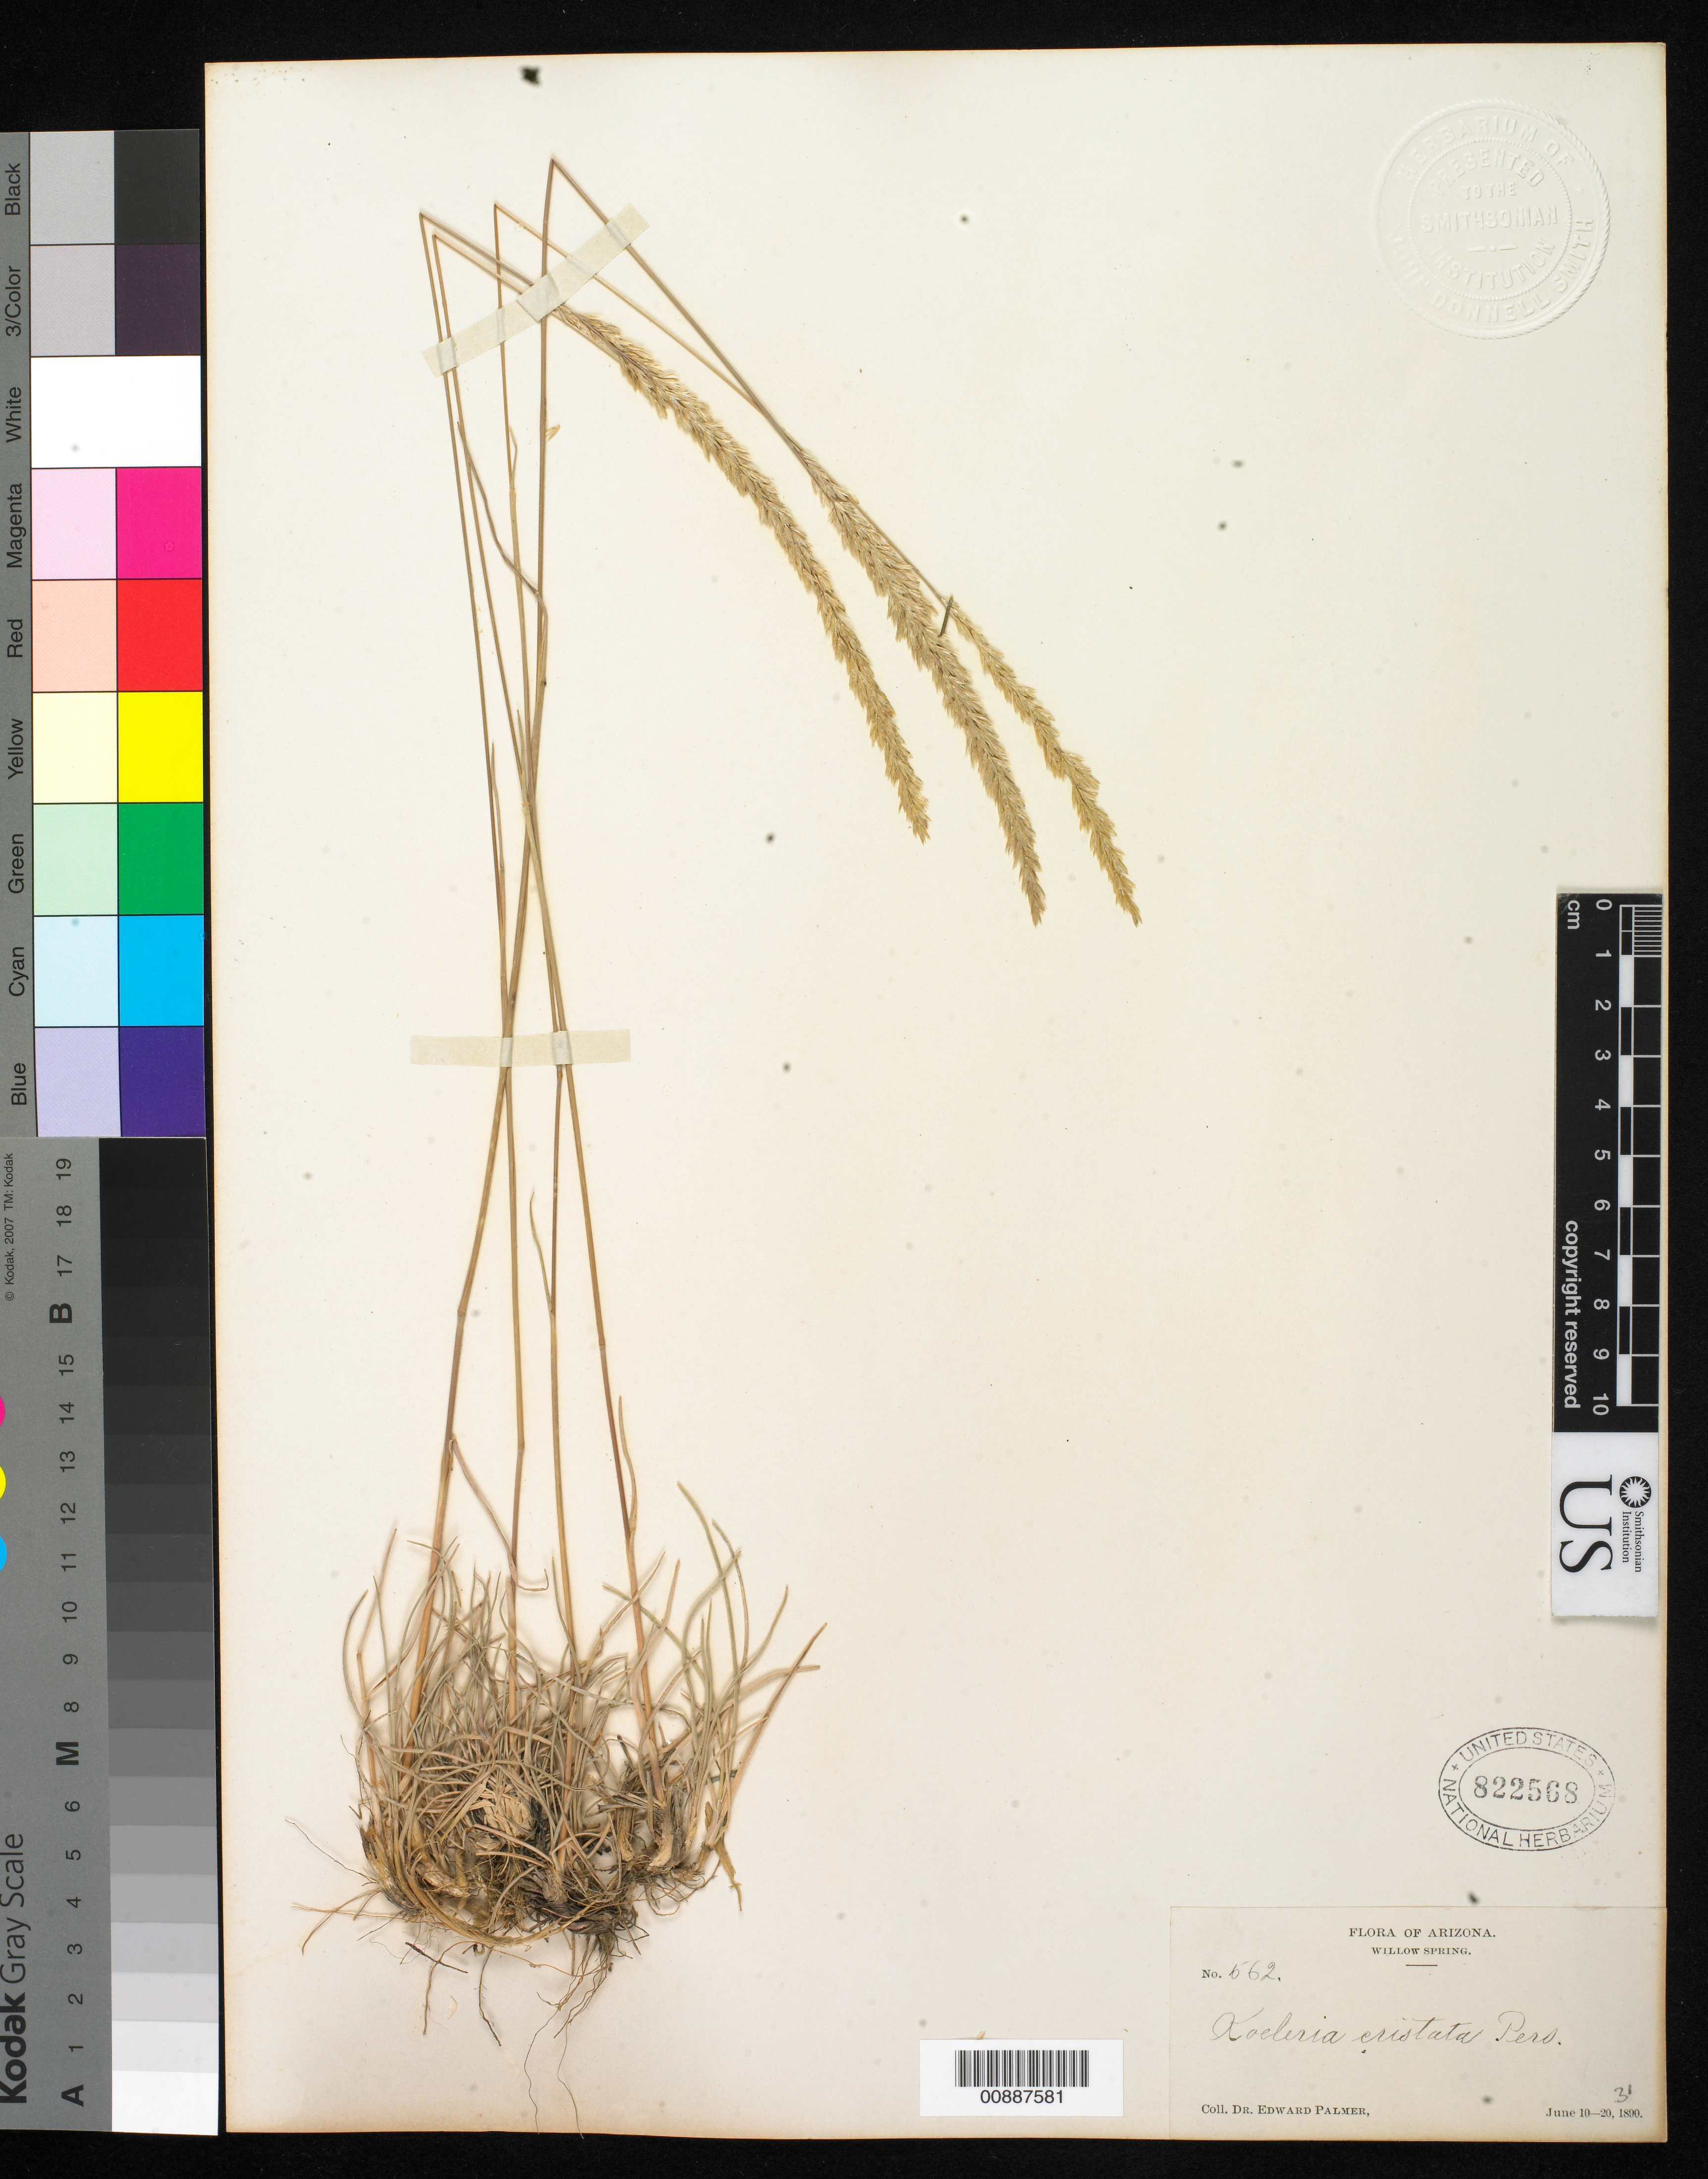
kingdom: Plantae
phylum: Tracheophyta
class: Liliopsida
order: Poales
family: Poaceae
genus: Koeleria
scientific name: Koeleria pyramidata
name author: (Lam.) P. Beauv.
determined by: Poaceae Reorganization Project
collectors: E. Palmer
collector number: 562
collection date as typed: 10 Jun 1890 to 20 Jun 1890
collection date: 1890-06-10/1890-06-20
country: United States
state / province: Arizona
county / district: Coconino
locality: Willow Spring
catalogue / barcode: US 822568